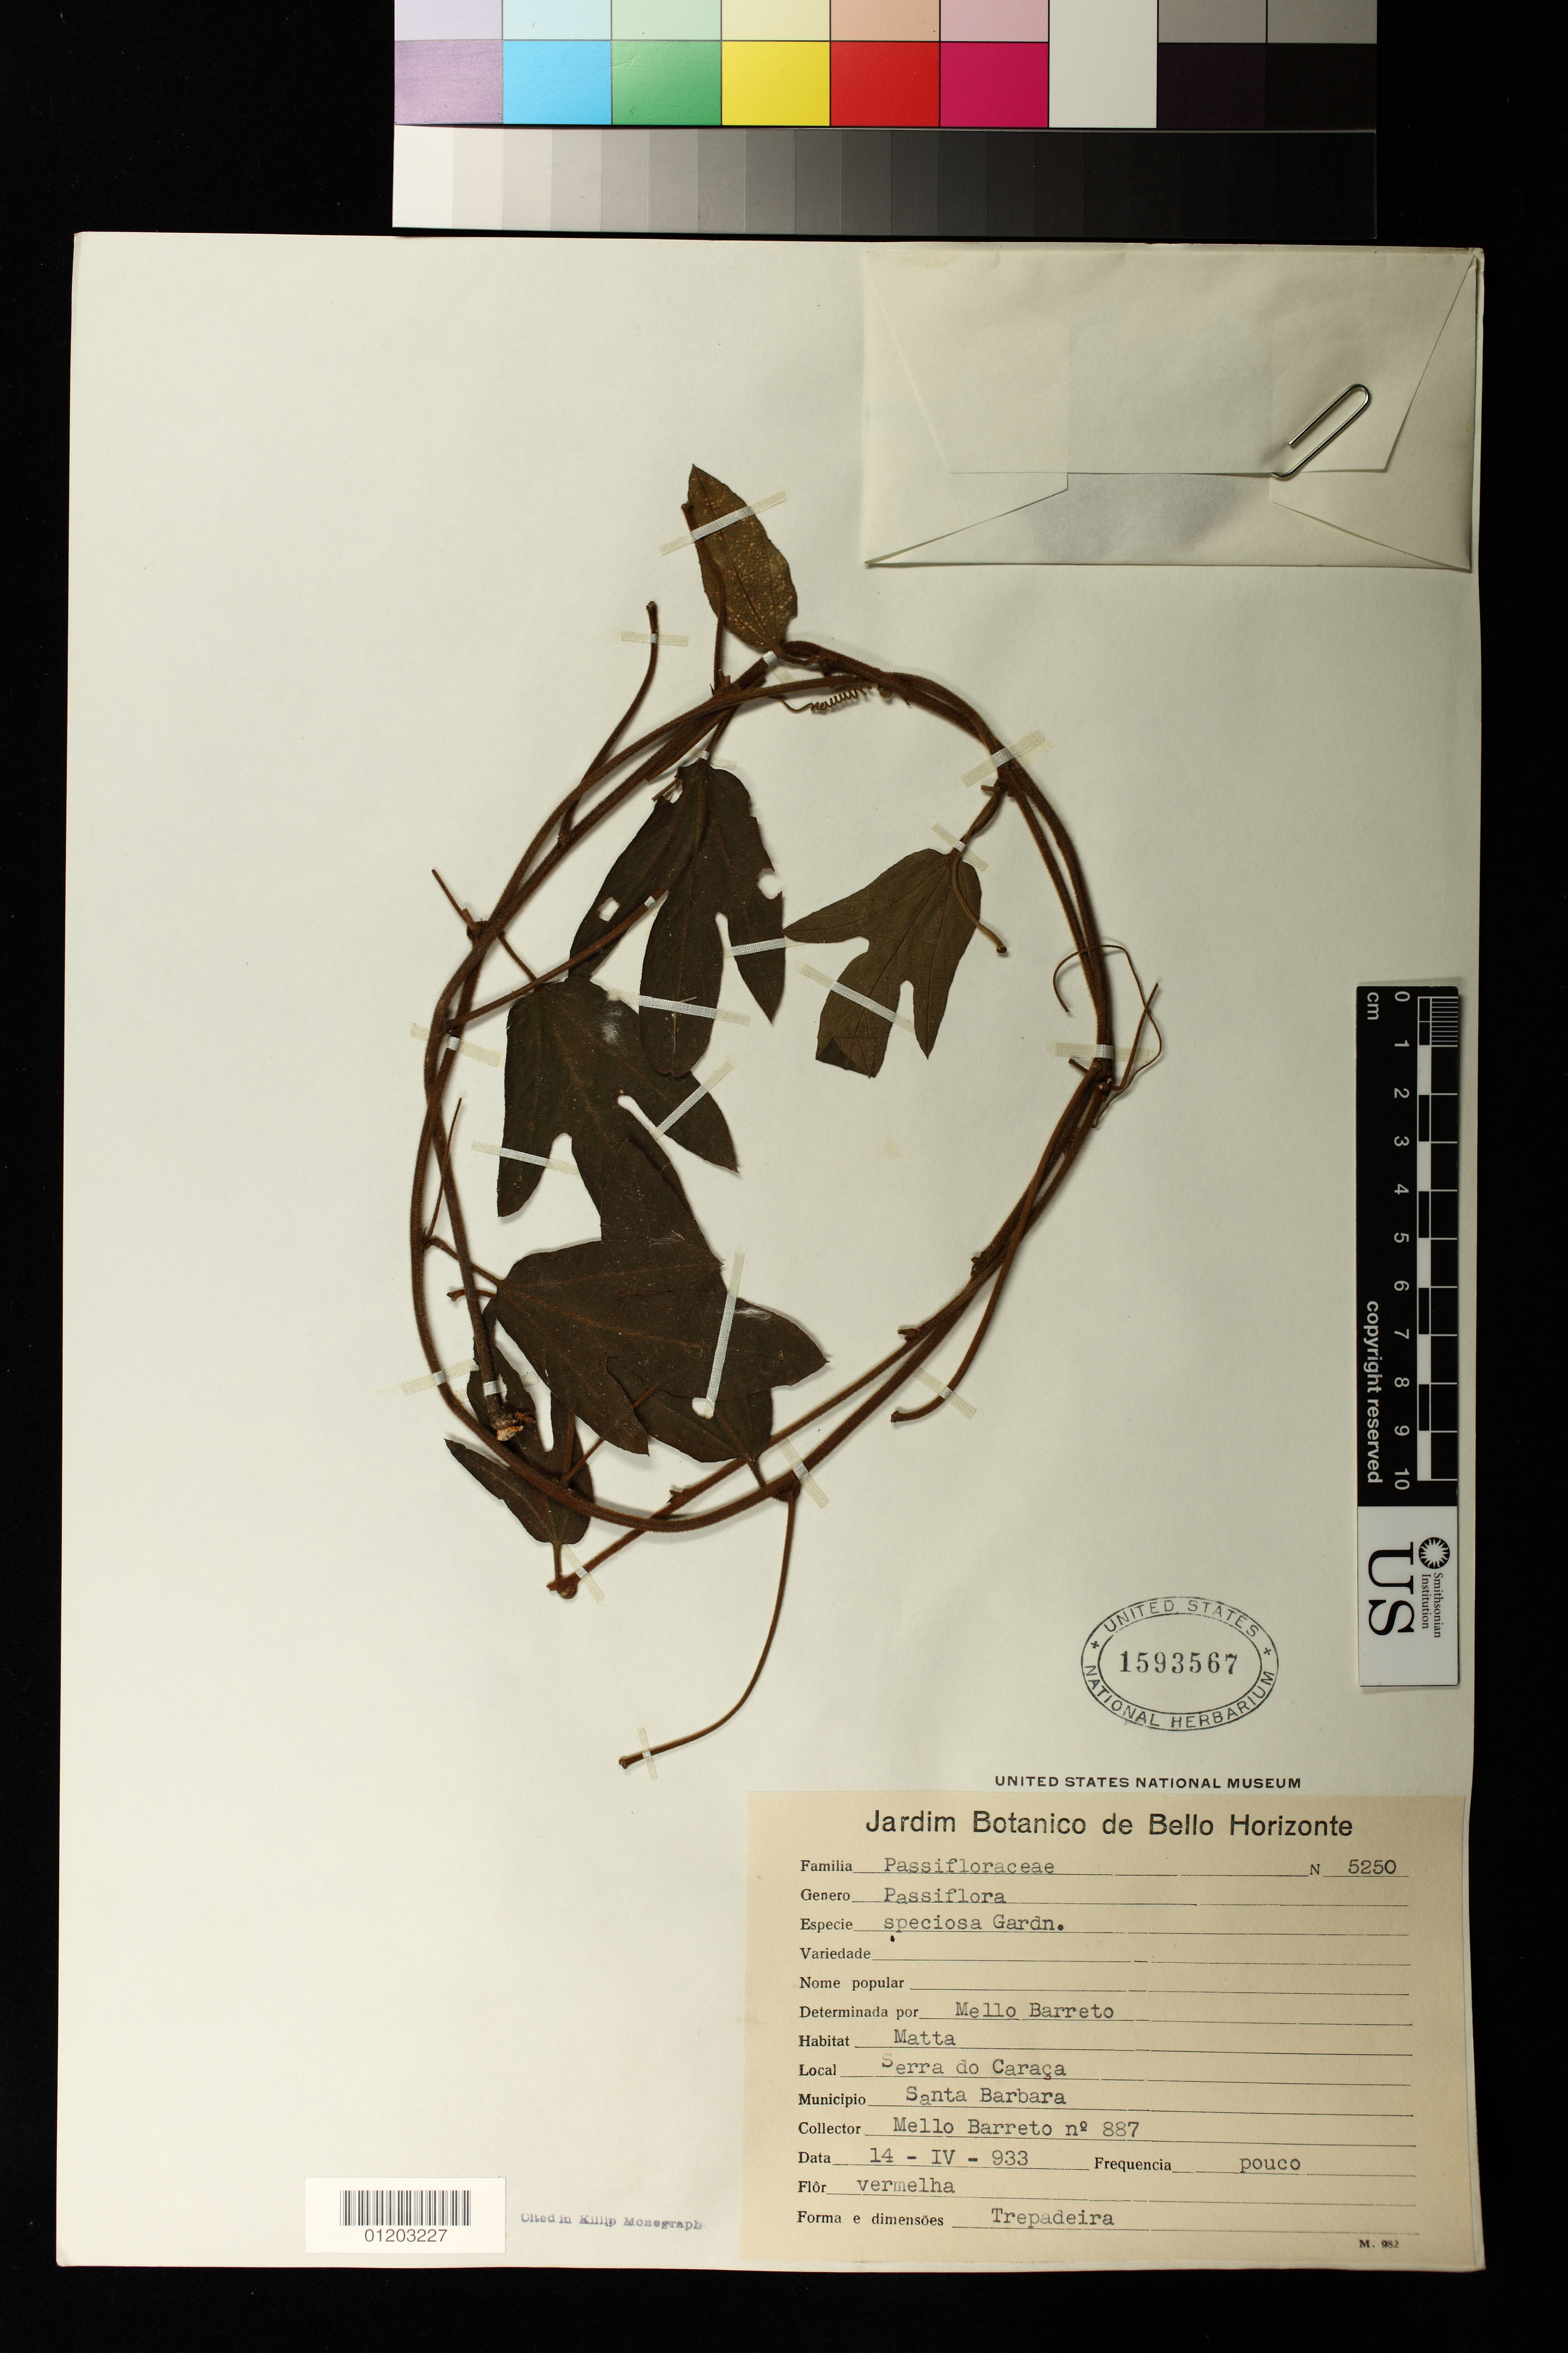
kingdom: Plantae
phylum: Tracheophyta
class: Magnoliopsida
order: Malpighiales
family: Passifloraceae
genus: Passiflora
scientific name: Passiflora speciosa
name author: Gardner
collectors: -. Mello Barreto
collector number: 887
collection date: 1933-04-14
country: Brazil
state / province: Minas Gerais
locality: Serra do Caraca, Santa Barbara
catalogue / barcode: US 1593567